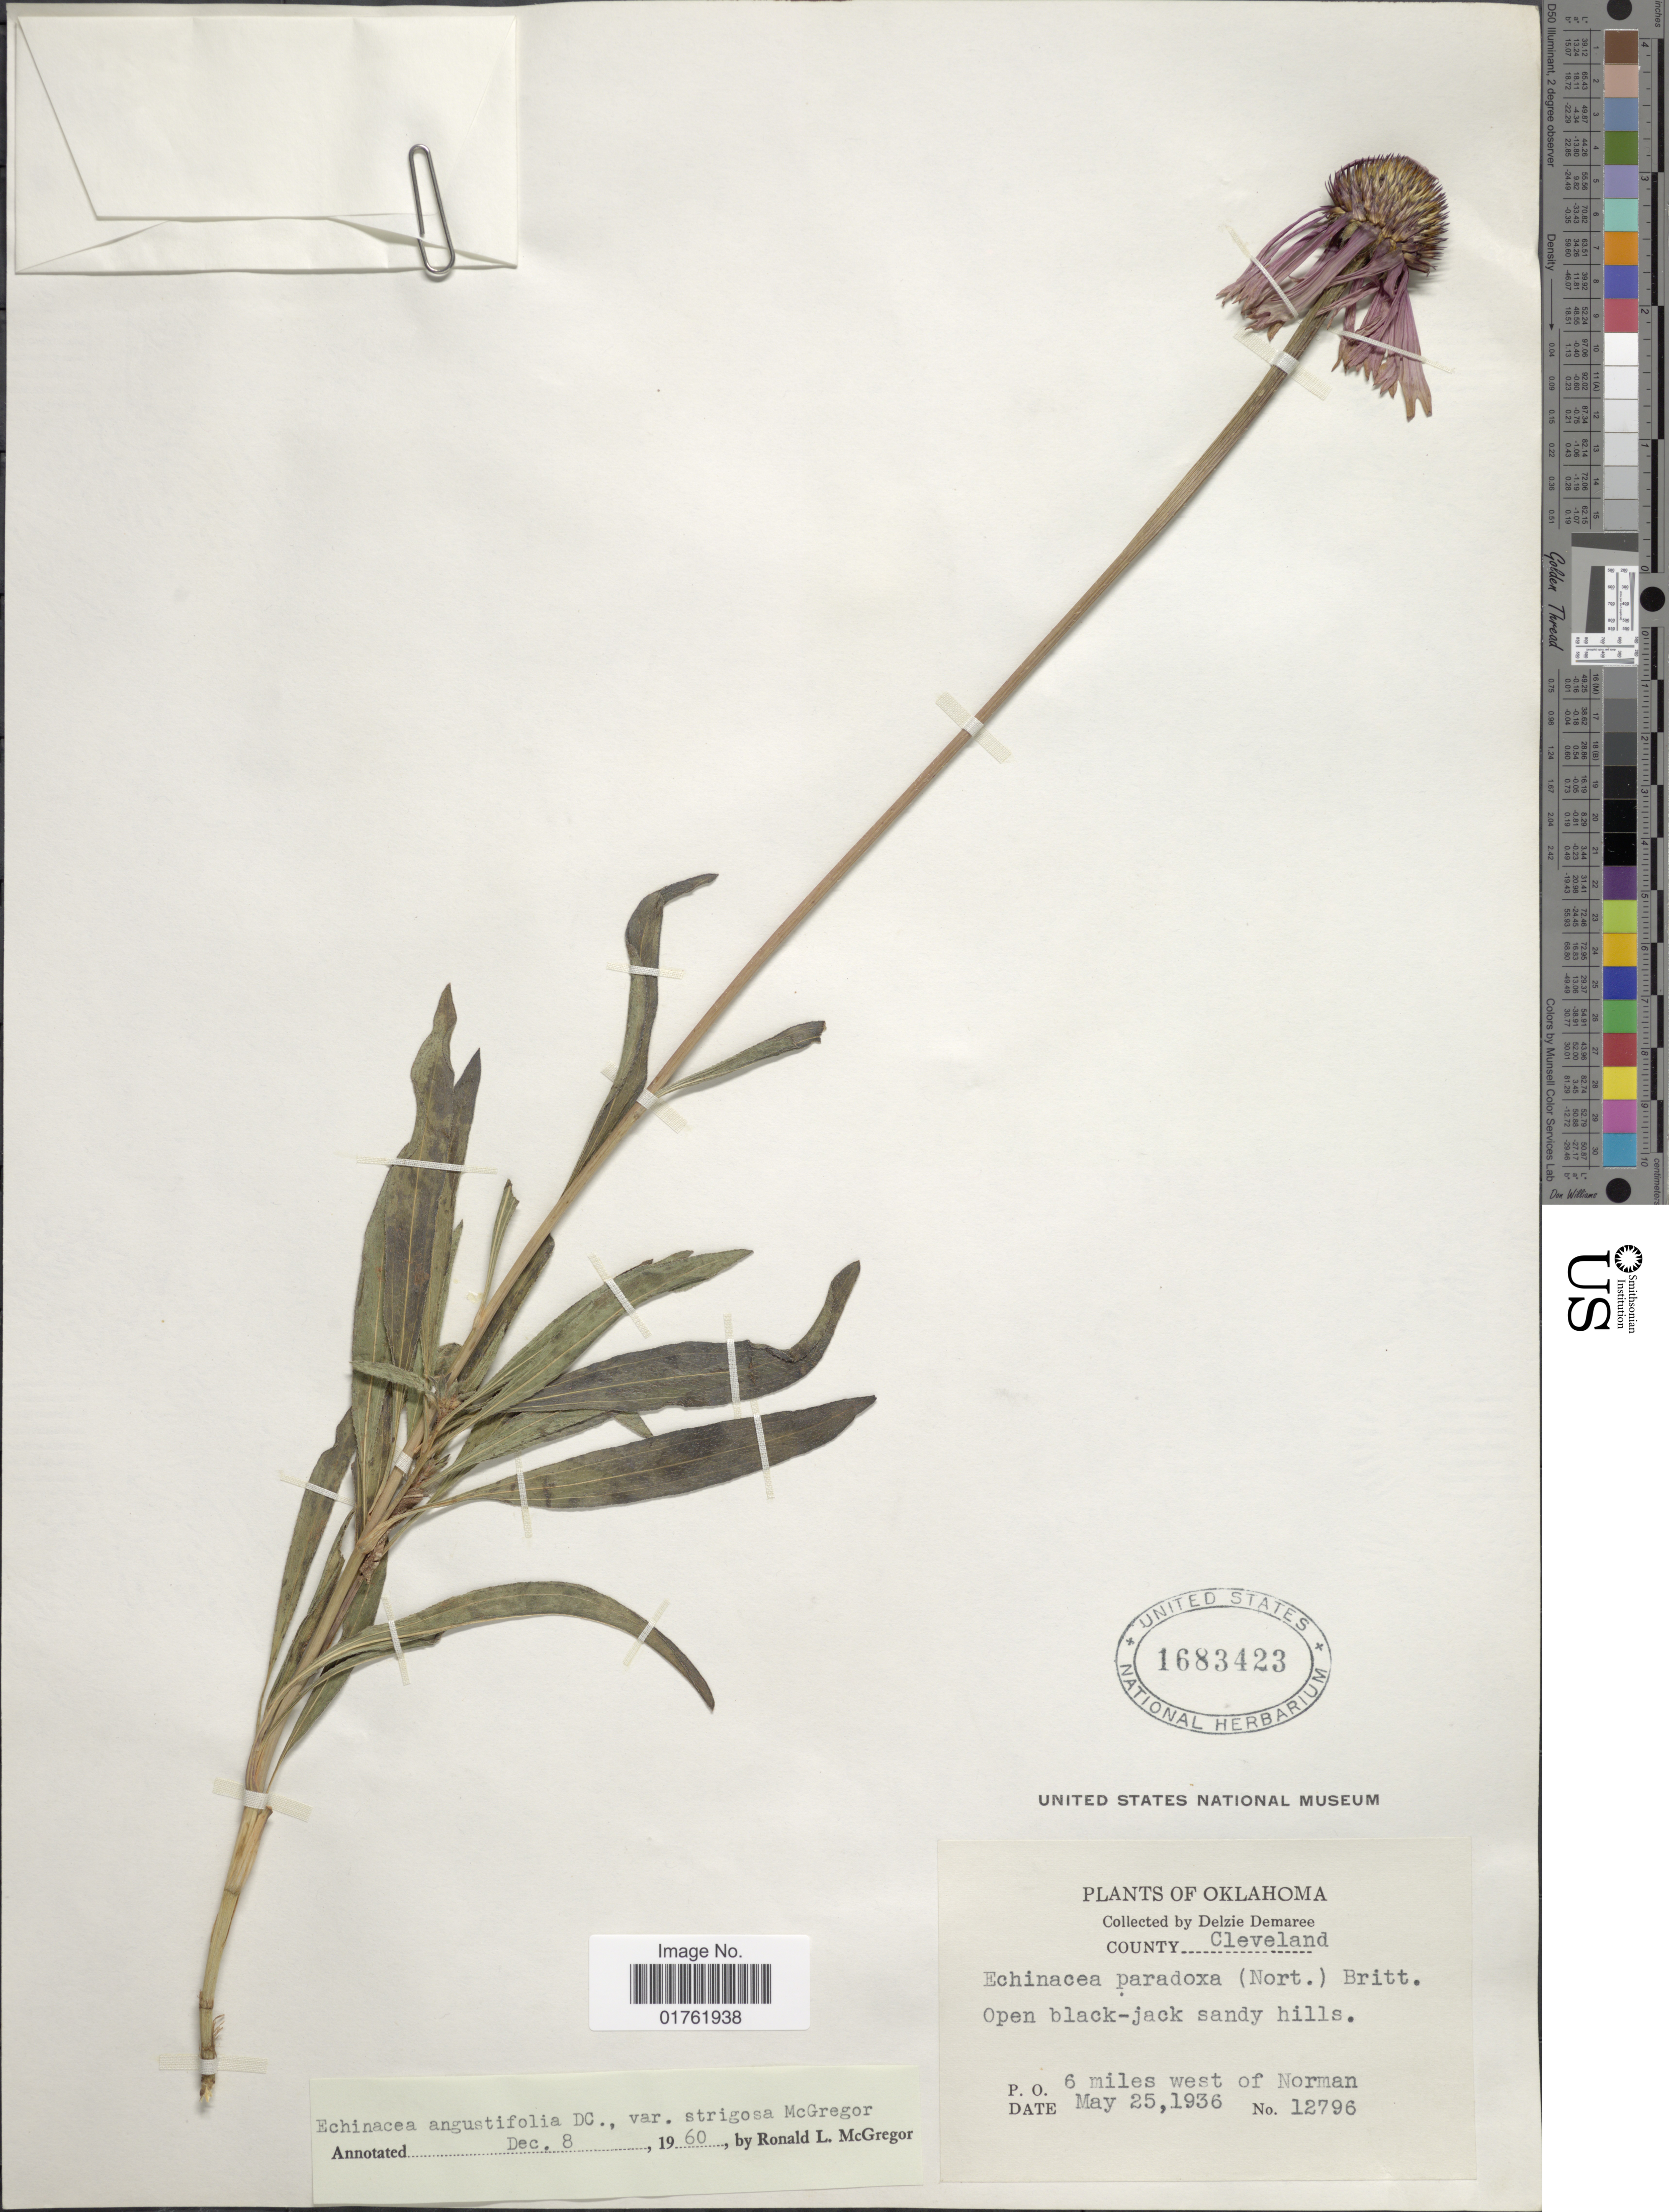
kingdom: Plantae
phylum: Tracheophyta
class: Magnoliopsida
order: Asterales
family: Asteraceae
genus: Echinacea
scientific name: Echinacea angustifolia var. strigosa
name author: McGregor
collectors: D. Demaree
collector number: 12796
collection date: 1936-05-25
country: United States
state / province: Oklahoma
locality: County Cleveland, Open black-jack sandy hills, P.O. 6 miles west of Norman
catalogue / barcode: US 1683423